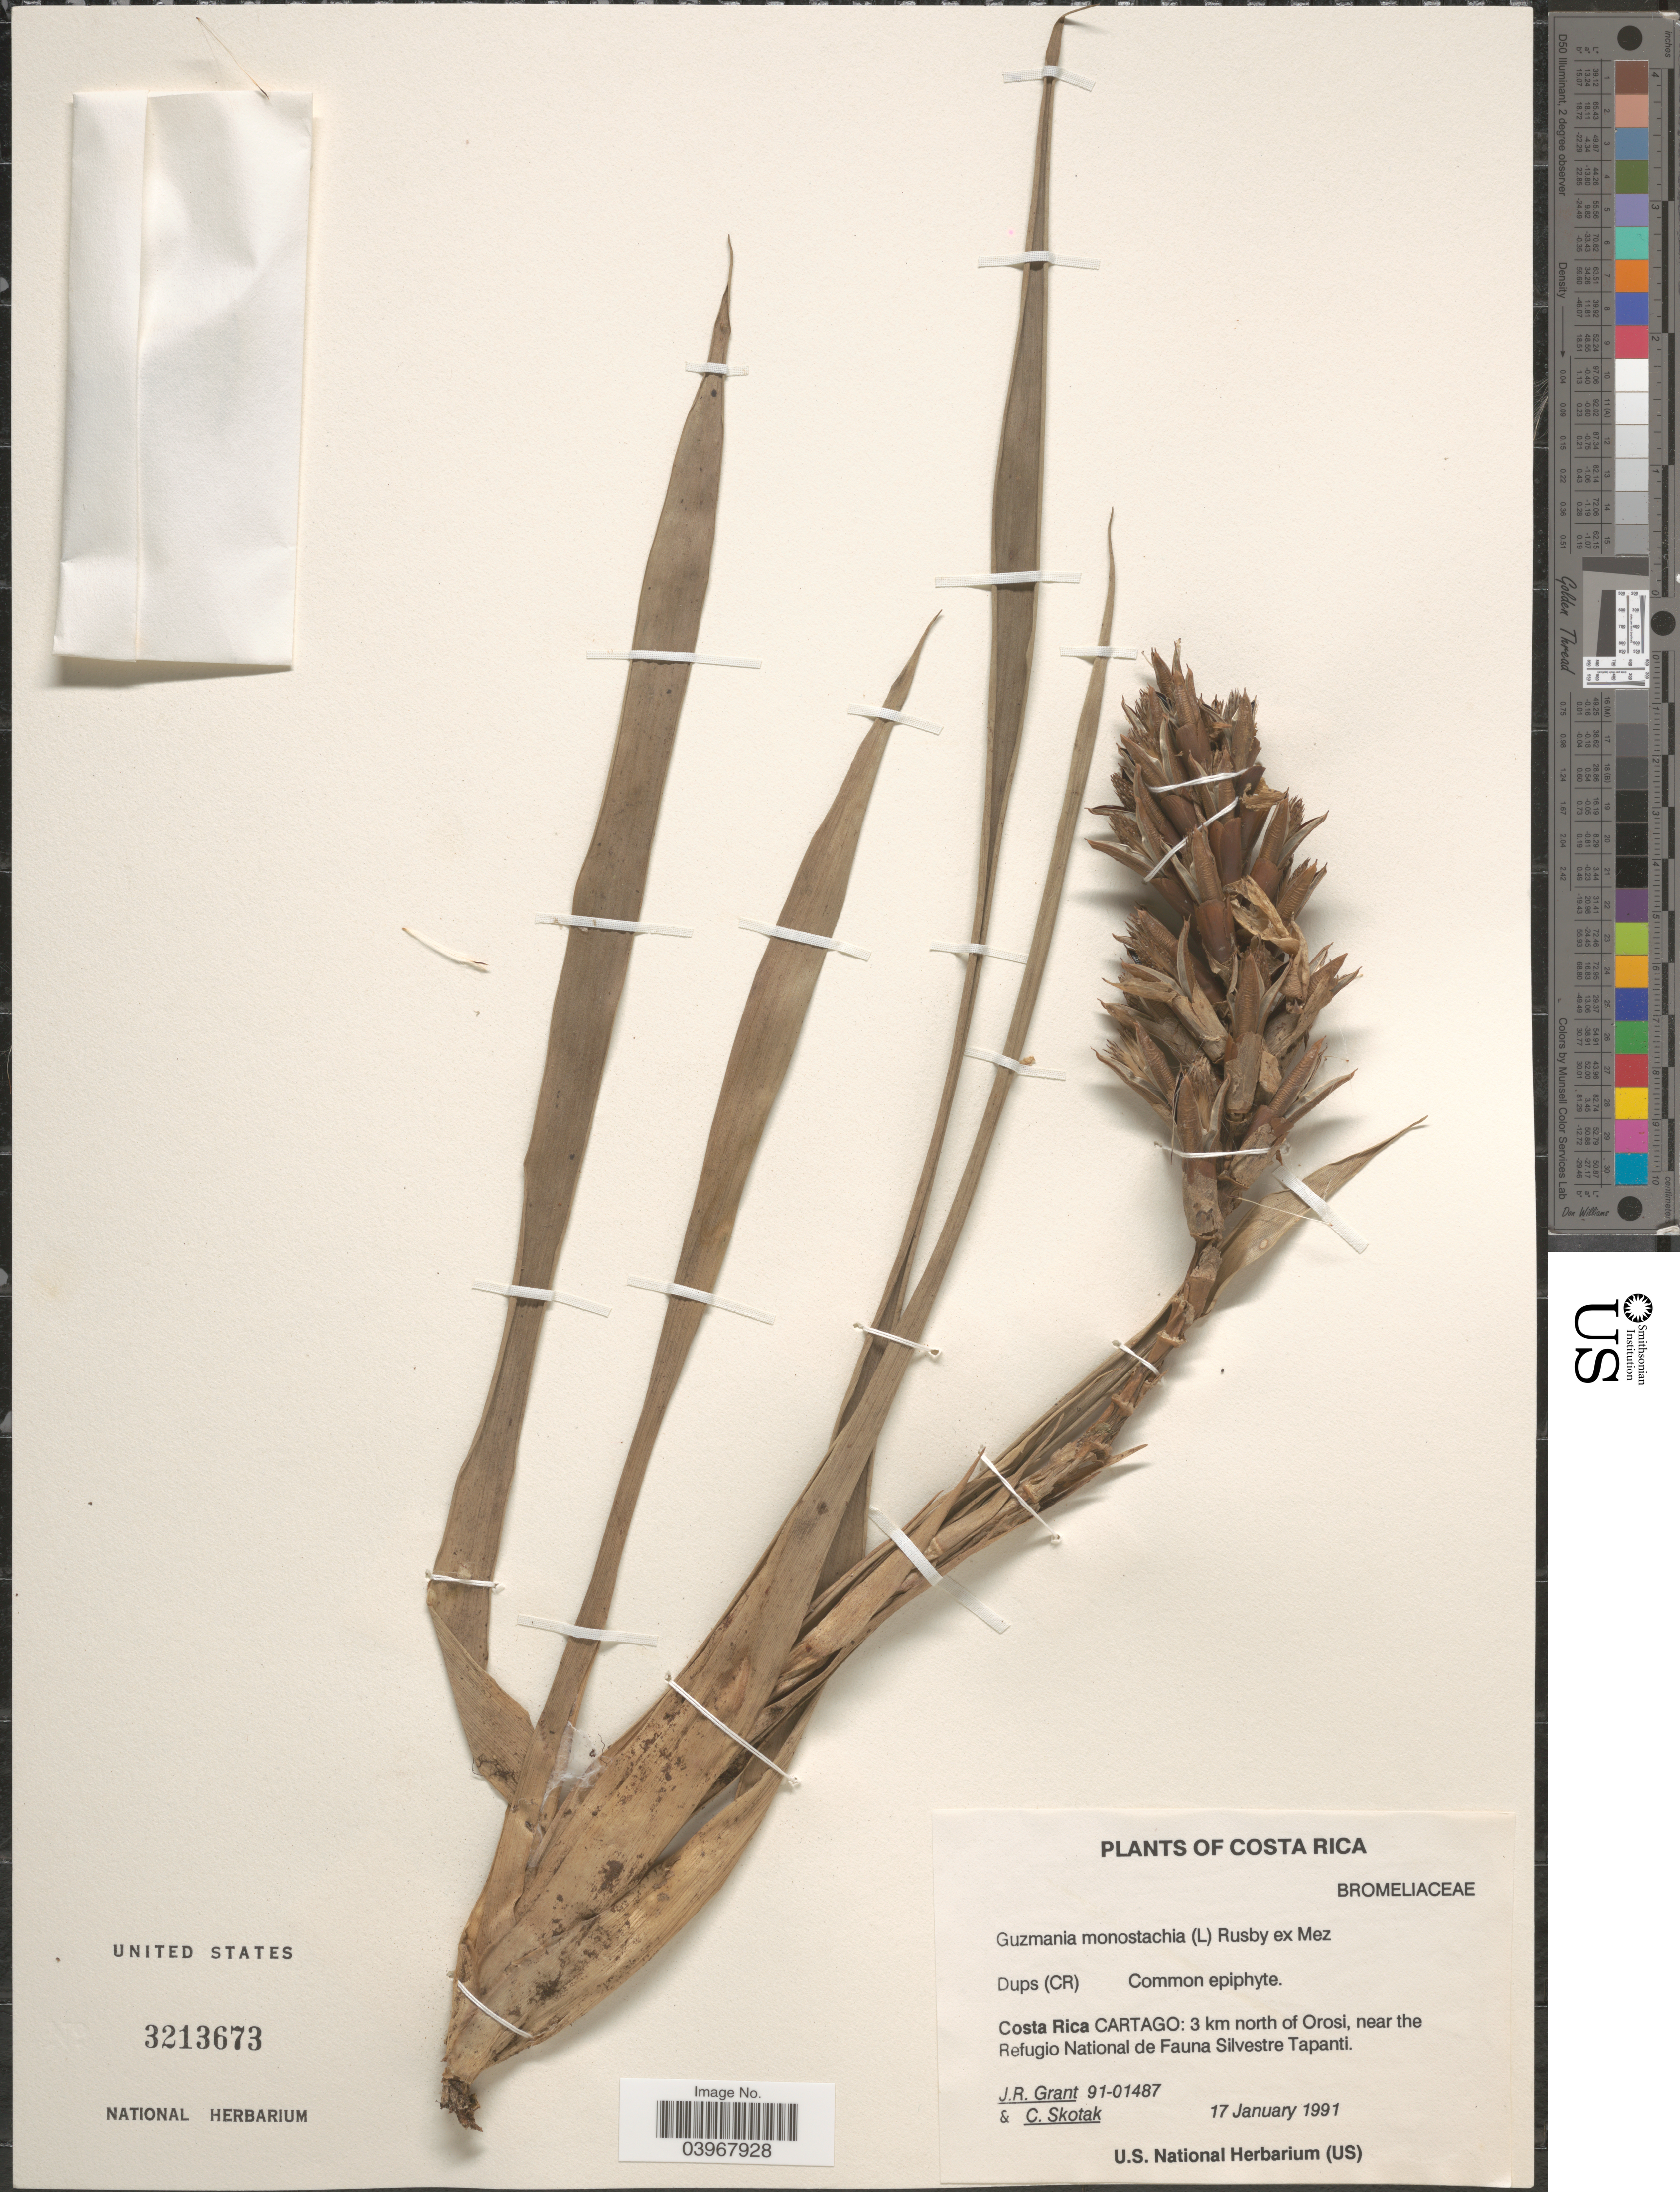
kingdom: Plantae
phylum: Tracheophyta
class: Liliopsida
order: Poales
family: Bromeliaceae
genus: Guzmania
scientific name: Guzmania monostachia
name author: (L.) Rusby ex Mez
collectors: J. Grant & C. Skotak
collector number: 91-01487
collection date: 1991-01-17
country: Costa Rica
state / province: Cartago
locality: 3 km north of Orosi, near the Refugio National de Fauna Silvestre Tapanti.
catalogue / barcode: US 3213673